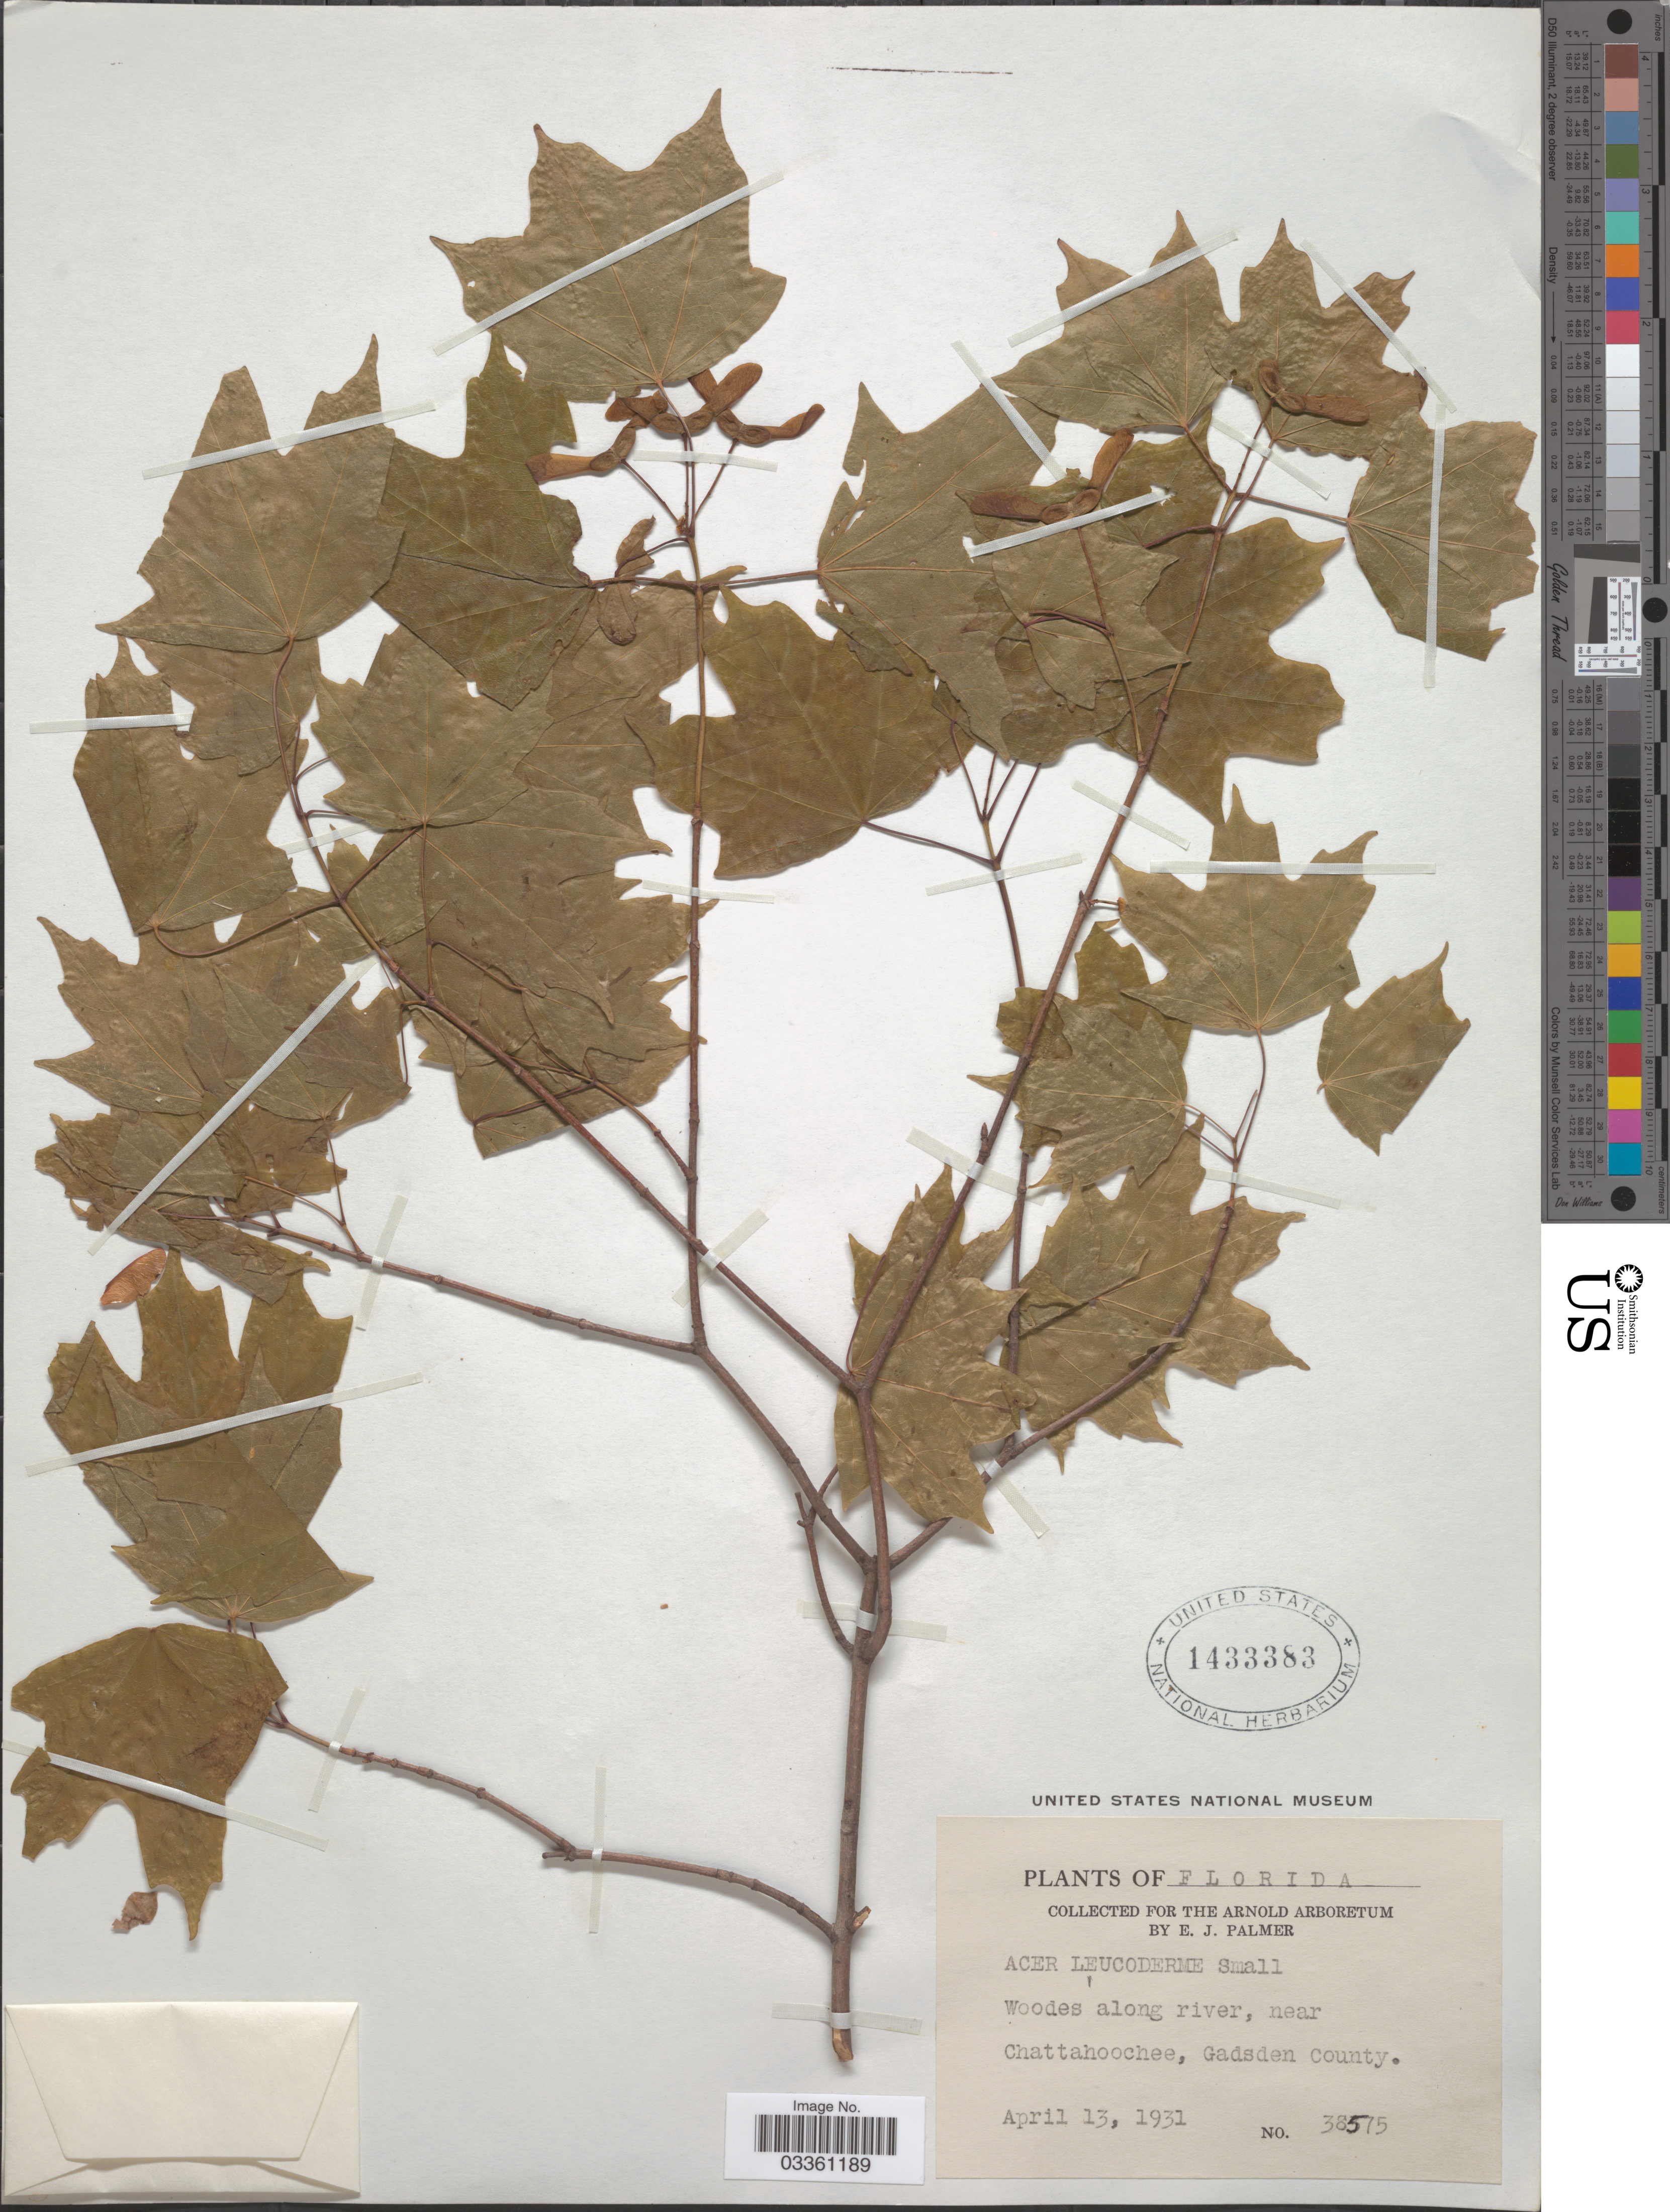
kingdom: Plantae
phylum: Tracheophyta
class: Magnoliopsida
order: Sapindales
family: Sapindaceae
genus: Acer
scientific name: Acer saccharum subsp. leucoderme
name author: (Small) Desmarais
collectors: E. J. Palmer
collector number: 38575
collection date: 1931-04-13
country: United States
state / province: Florida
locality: Woodes along river, near Chattahoochee, Gadsden County.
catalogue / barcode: US 1433383